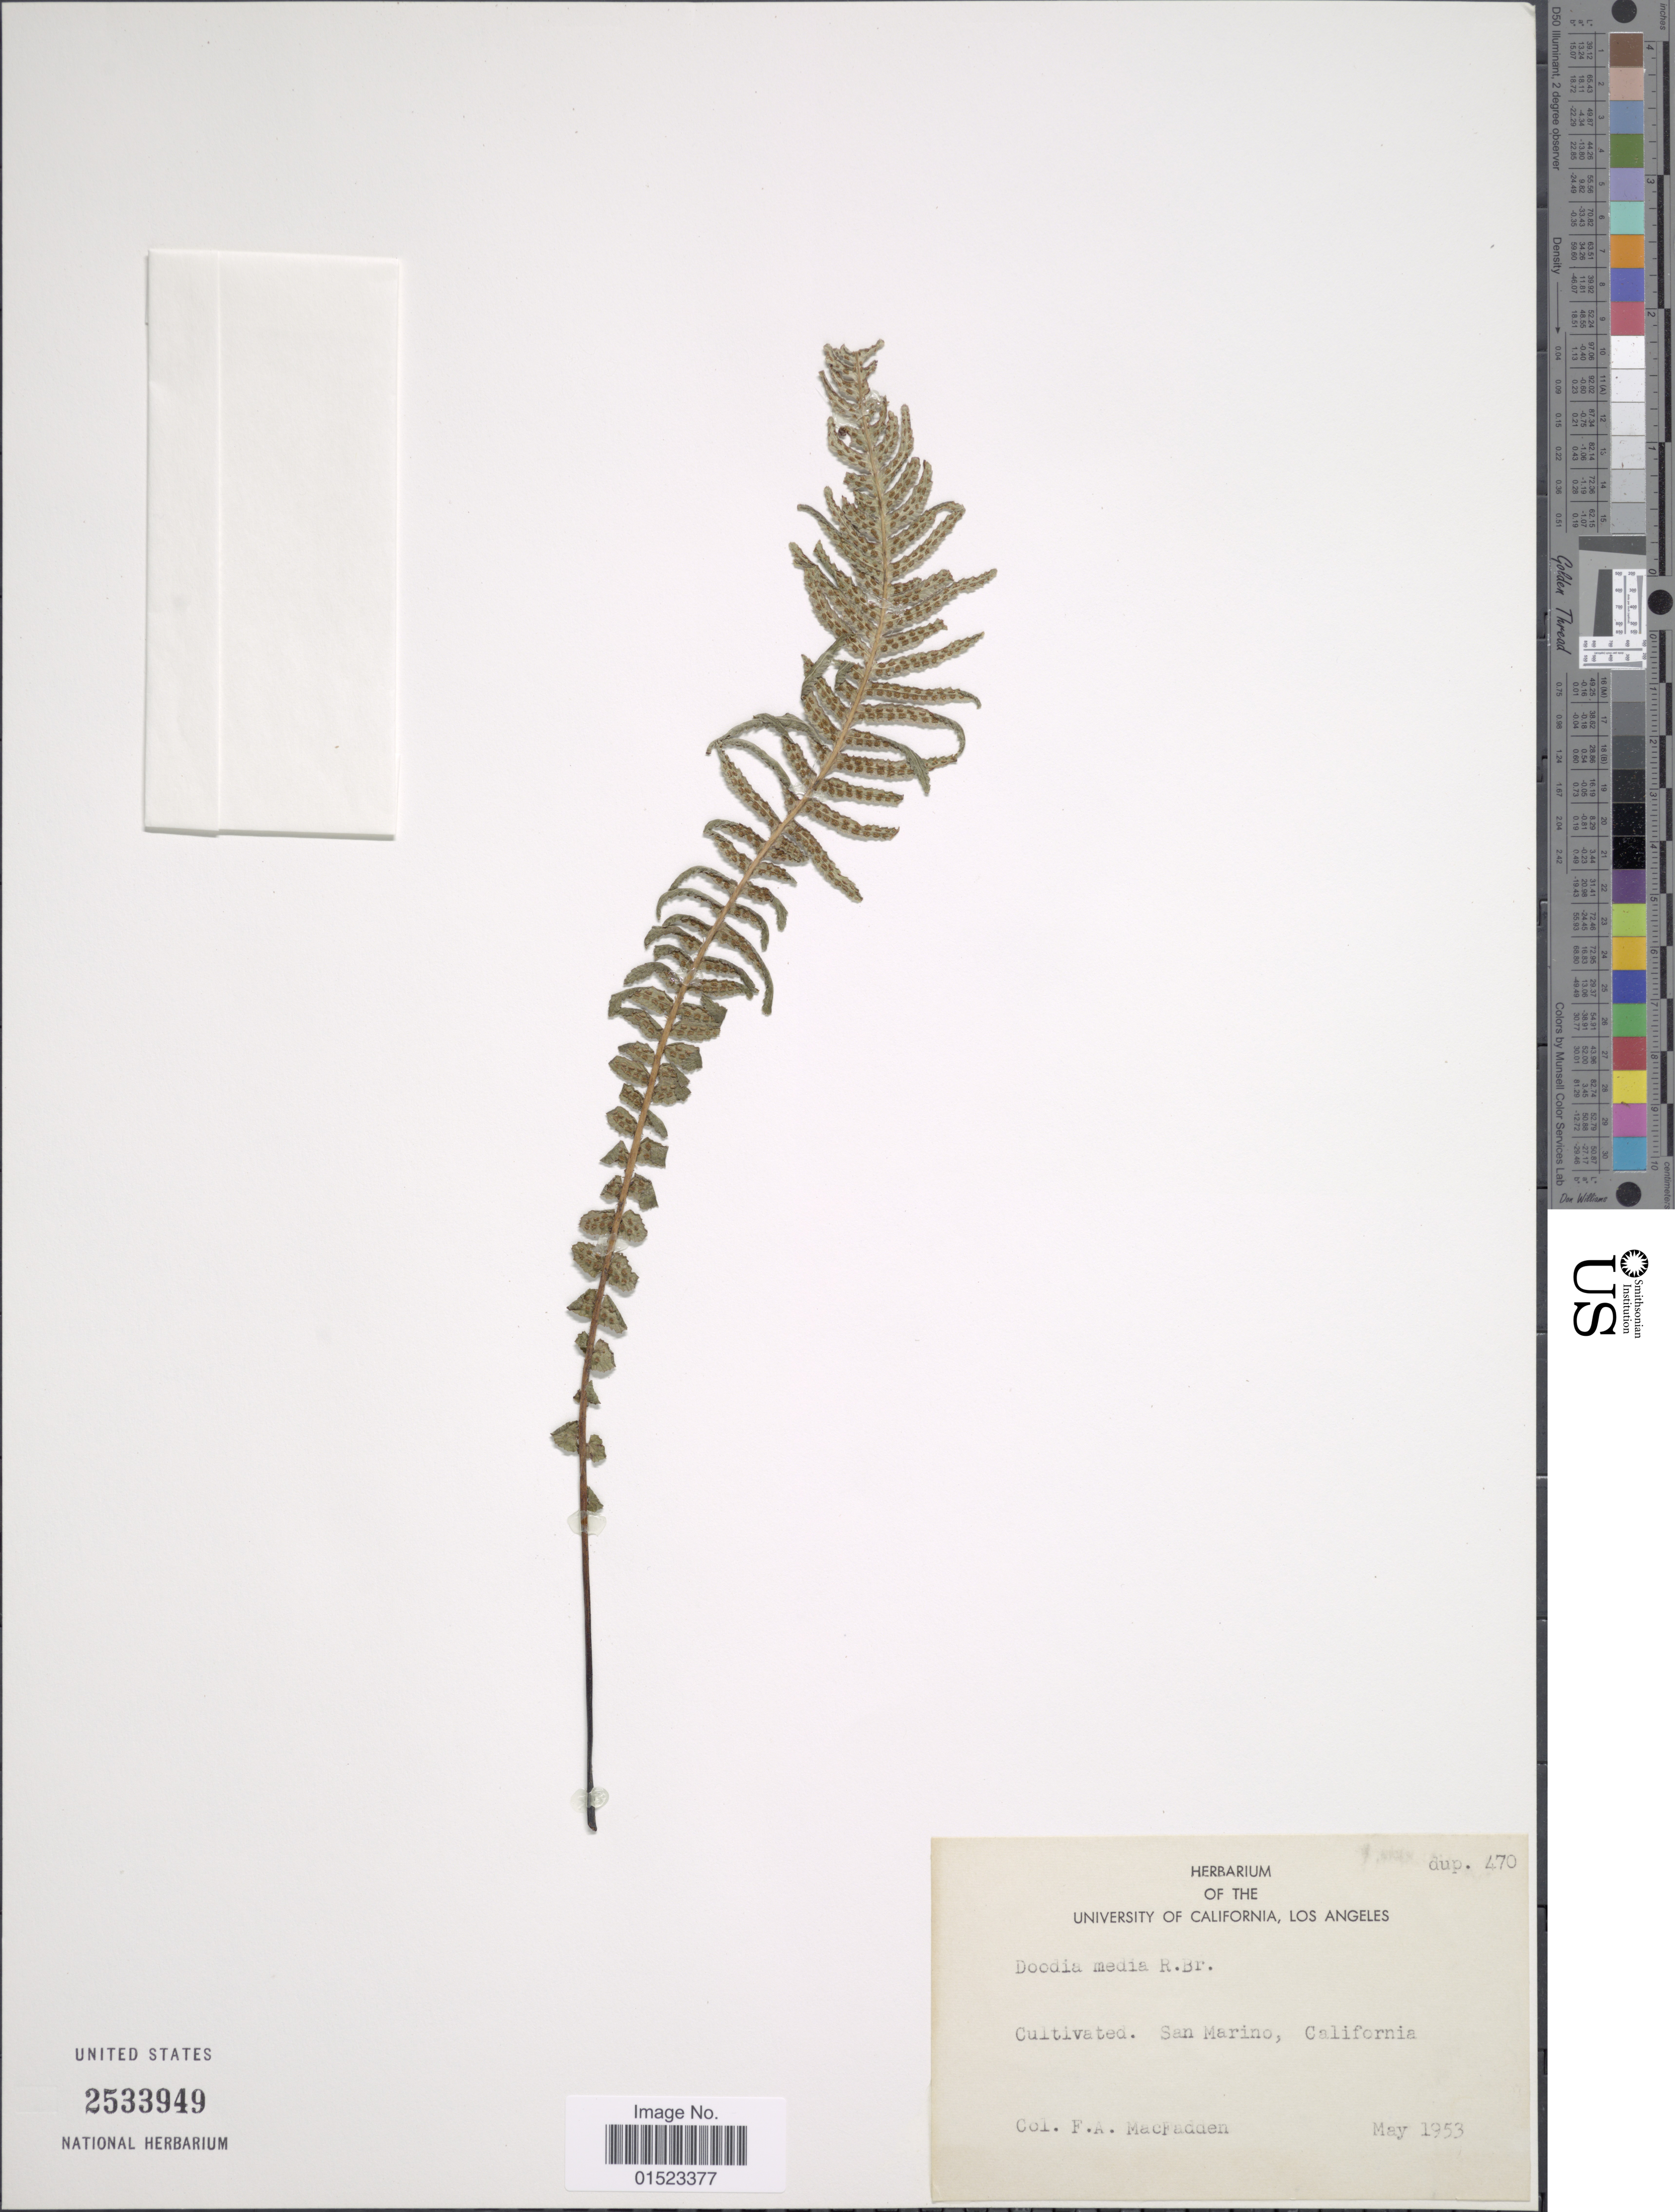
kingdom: Plantae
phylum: Tracheophyta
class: Polypodiopsida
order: Polypodiales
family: Blechnaceae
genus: Blechnum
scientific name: Blechnum medium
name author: (R. Br.) Christenh.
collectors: F. MacFadden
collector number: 470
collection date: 1953-05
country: United States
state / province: California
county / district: Los Angeles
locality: San Marino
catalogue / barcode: US 2533949